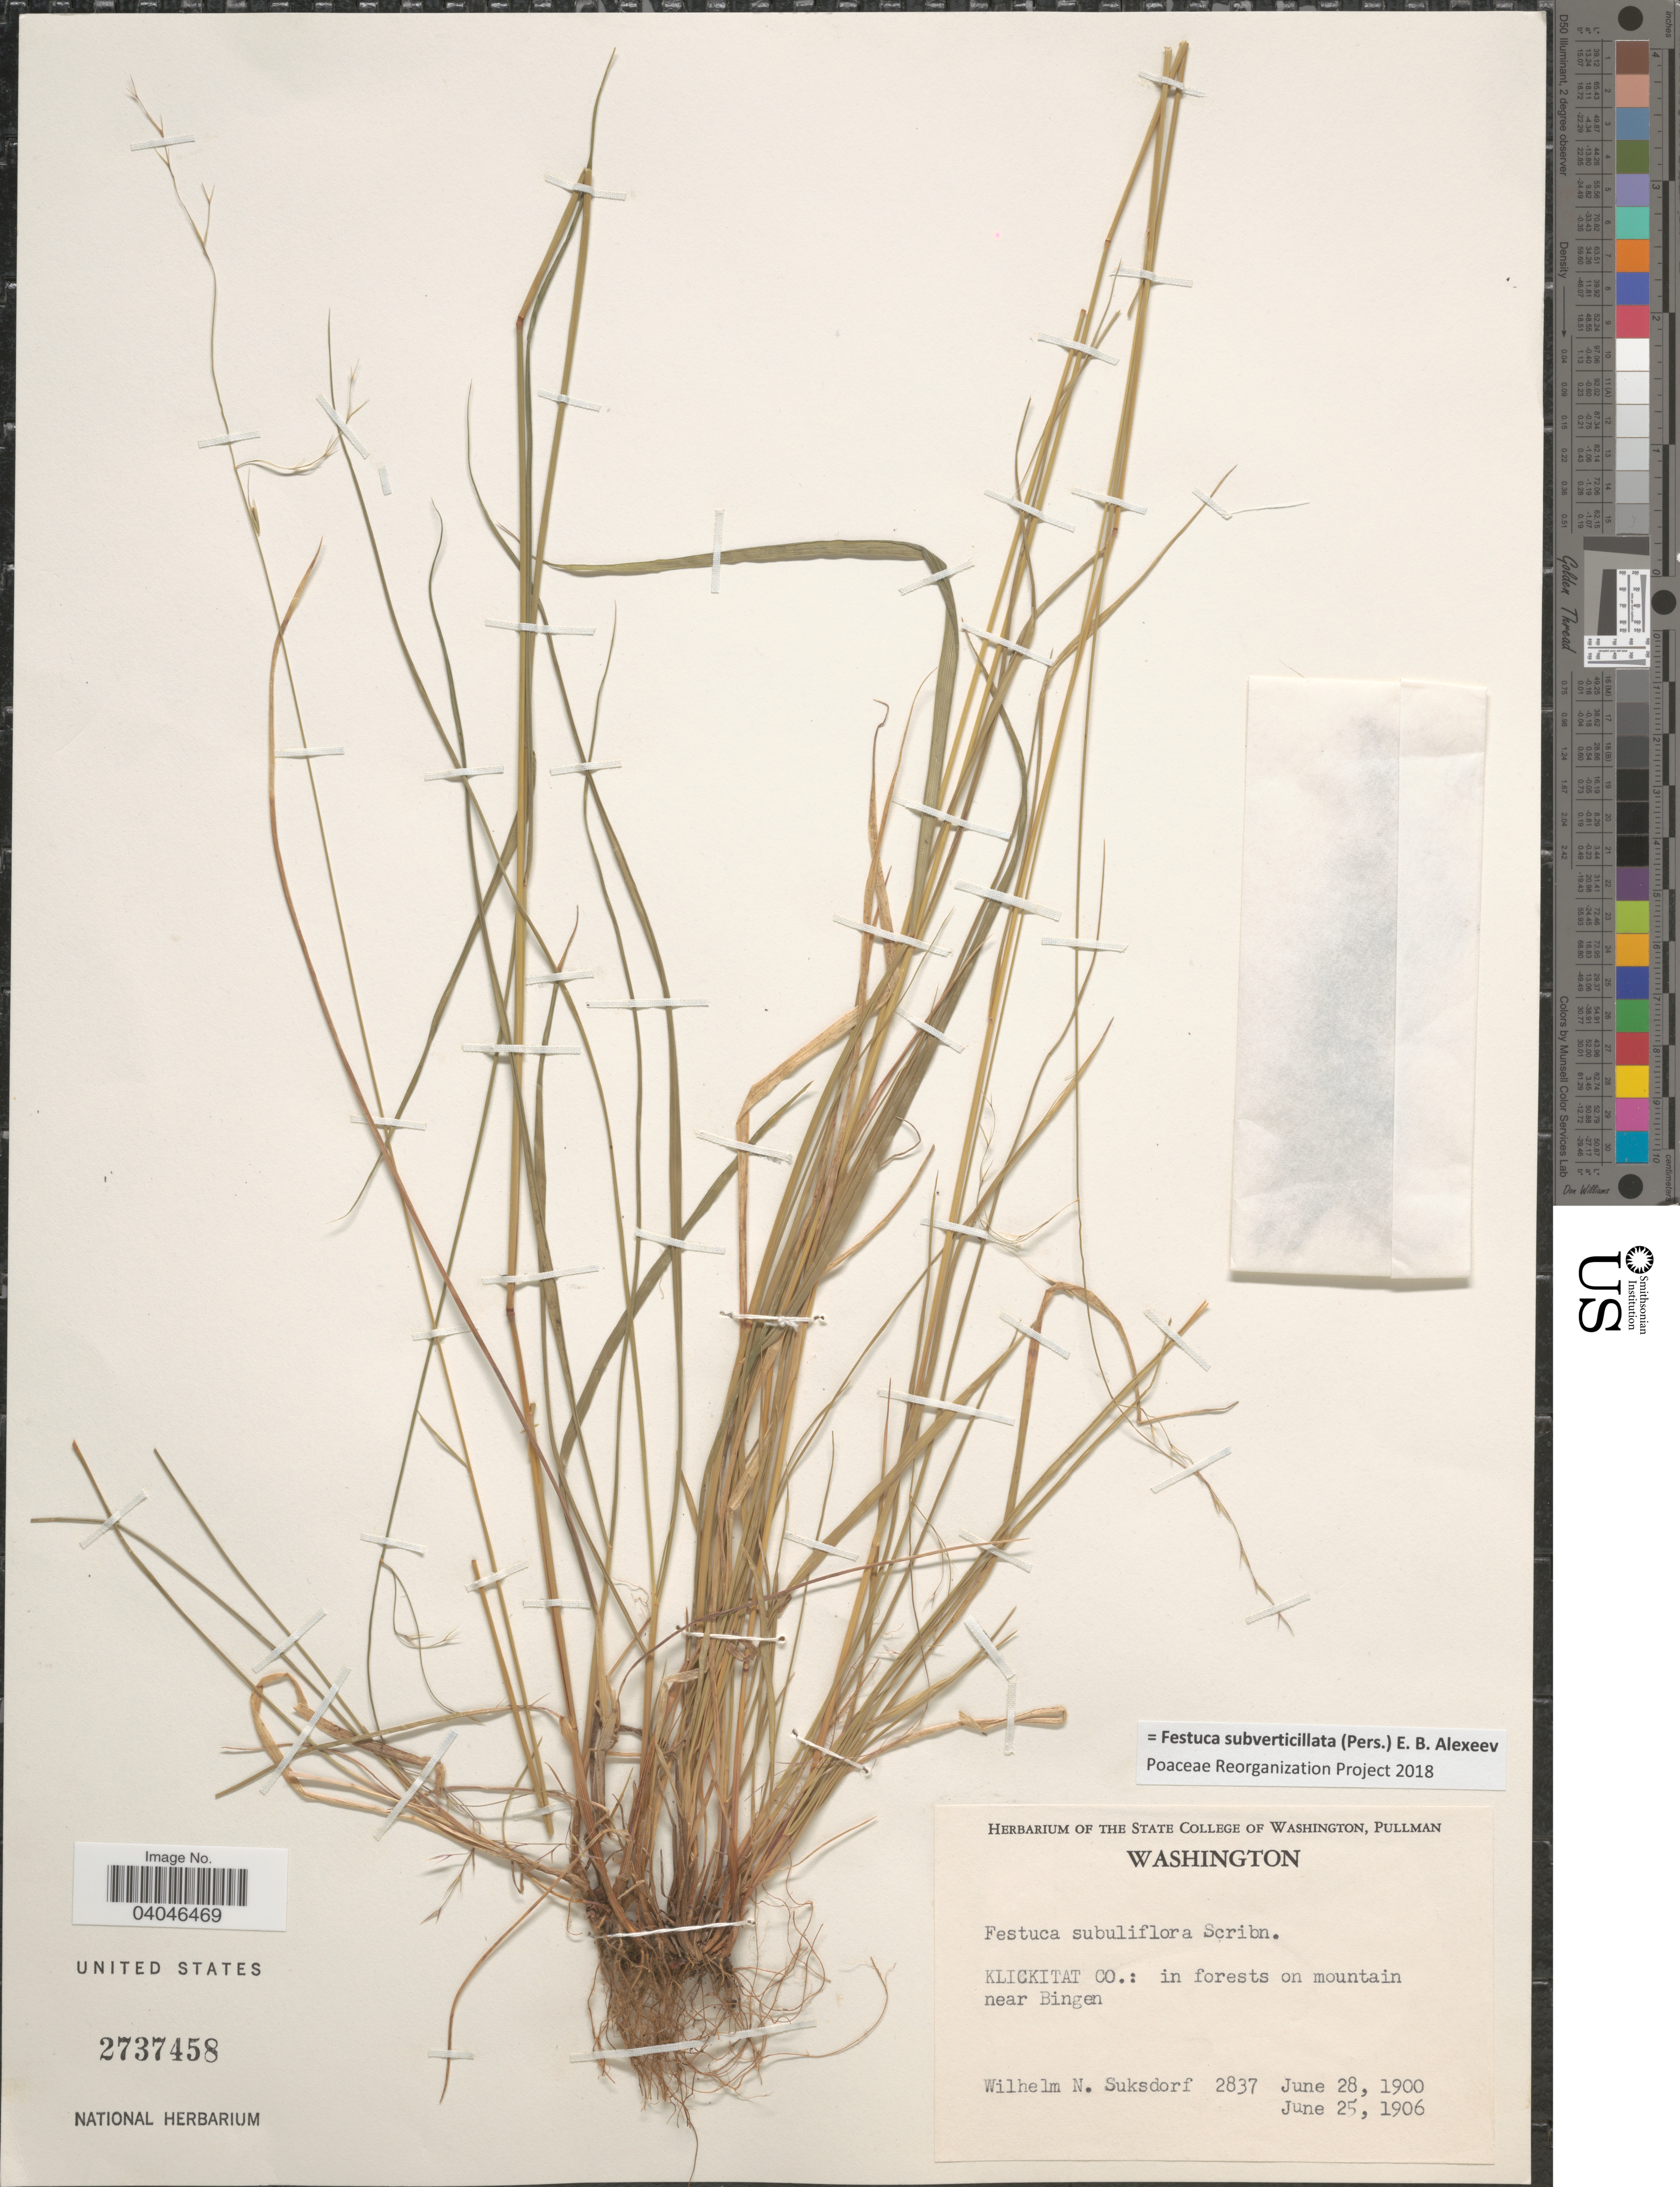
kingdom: Plantae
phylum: Tracheophyta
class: Liliopsida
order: Poales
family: Poaceae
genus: Festuca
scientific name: Festuca subverticillata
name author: (Pers.) E.B. Alexeev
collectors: W. N. Suksdorf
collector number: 2837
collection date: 1900-06-28/1906-06-25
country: United States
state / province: Washington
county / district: Klickitat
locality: Klickitat Co.: in forests on mountain near Bingen.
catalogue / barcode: US 2737458